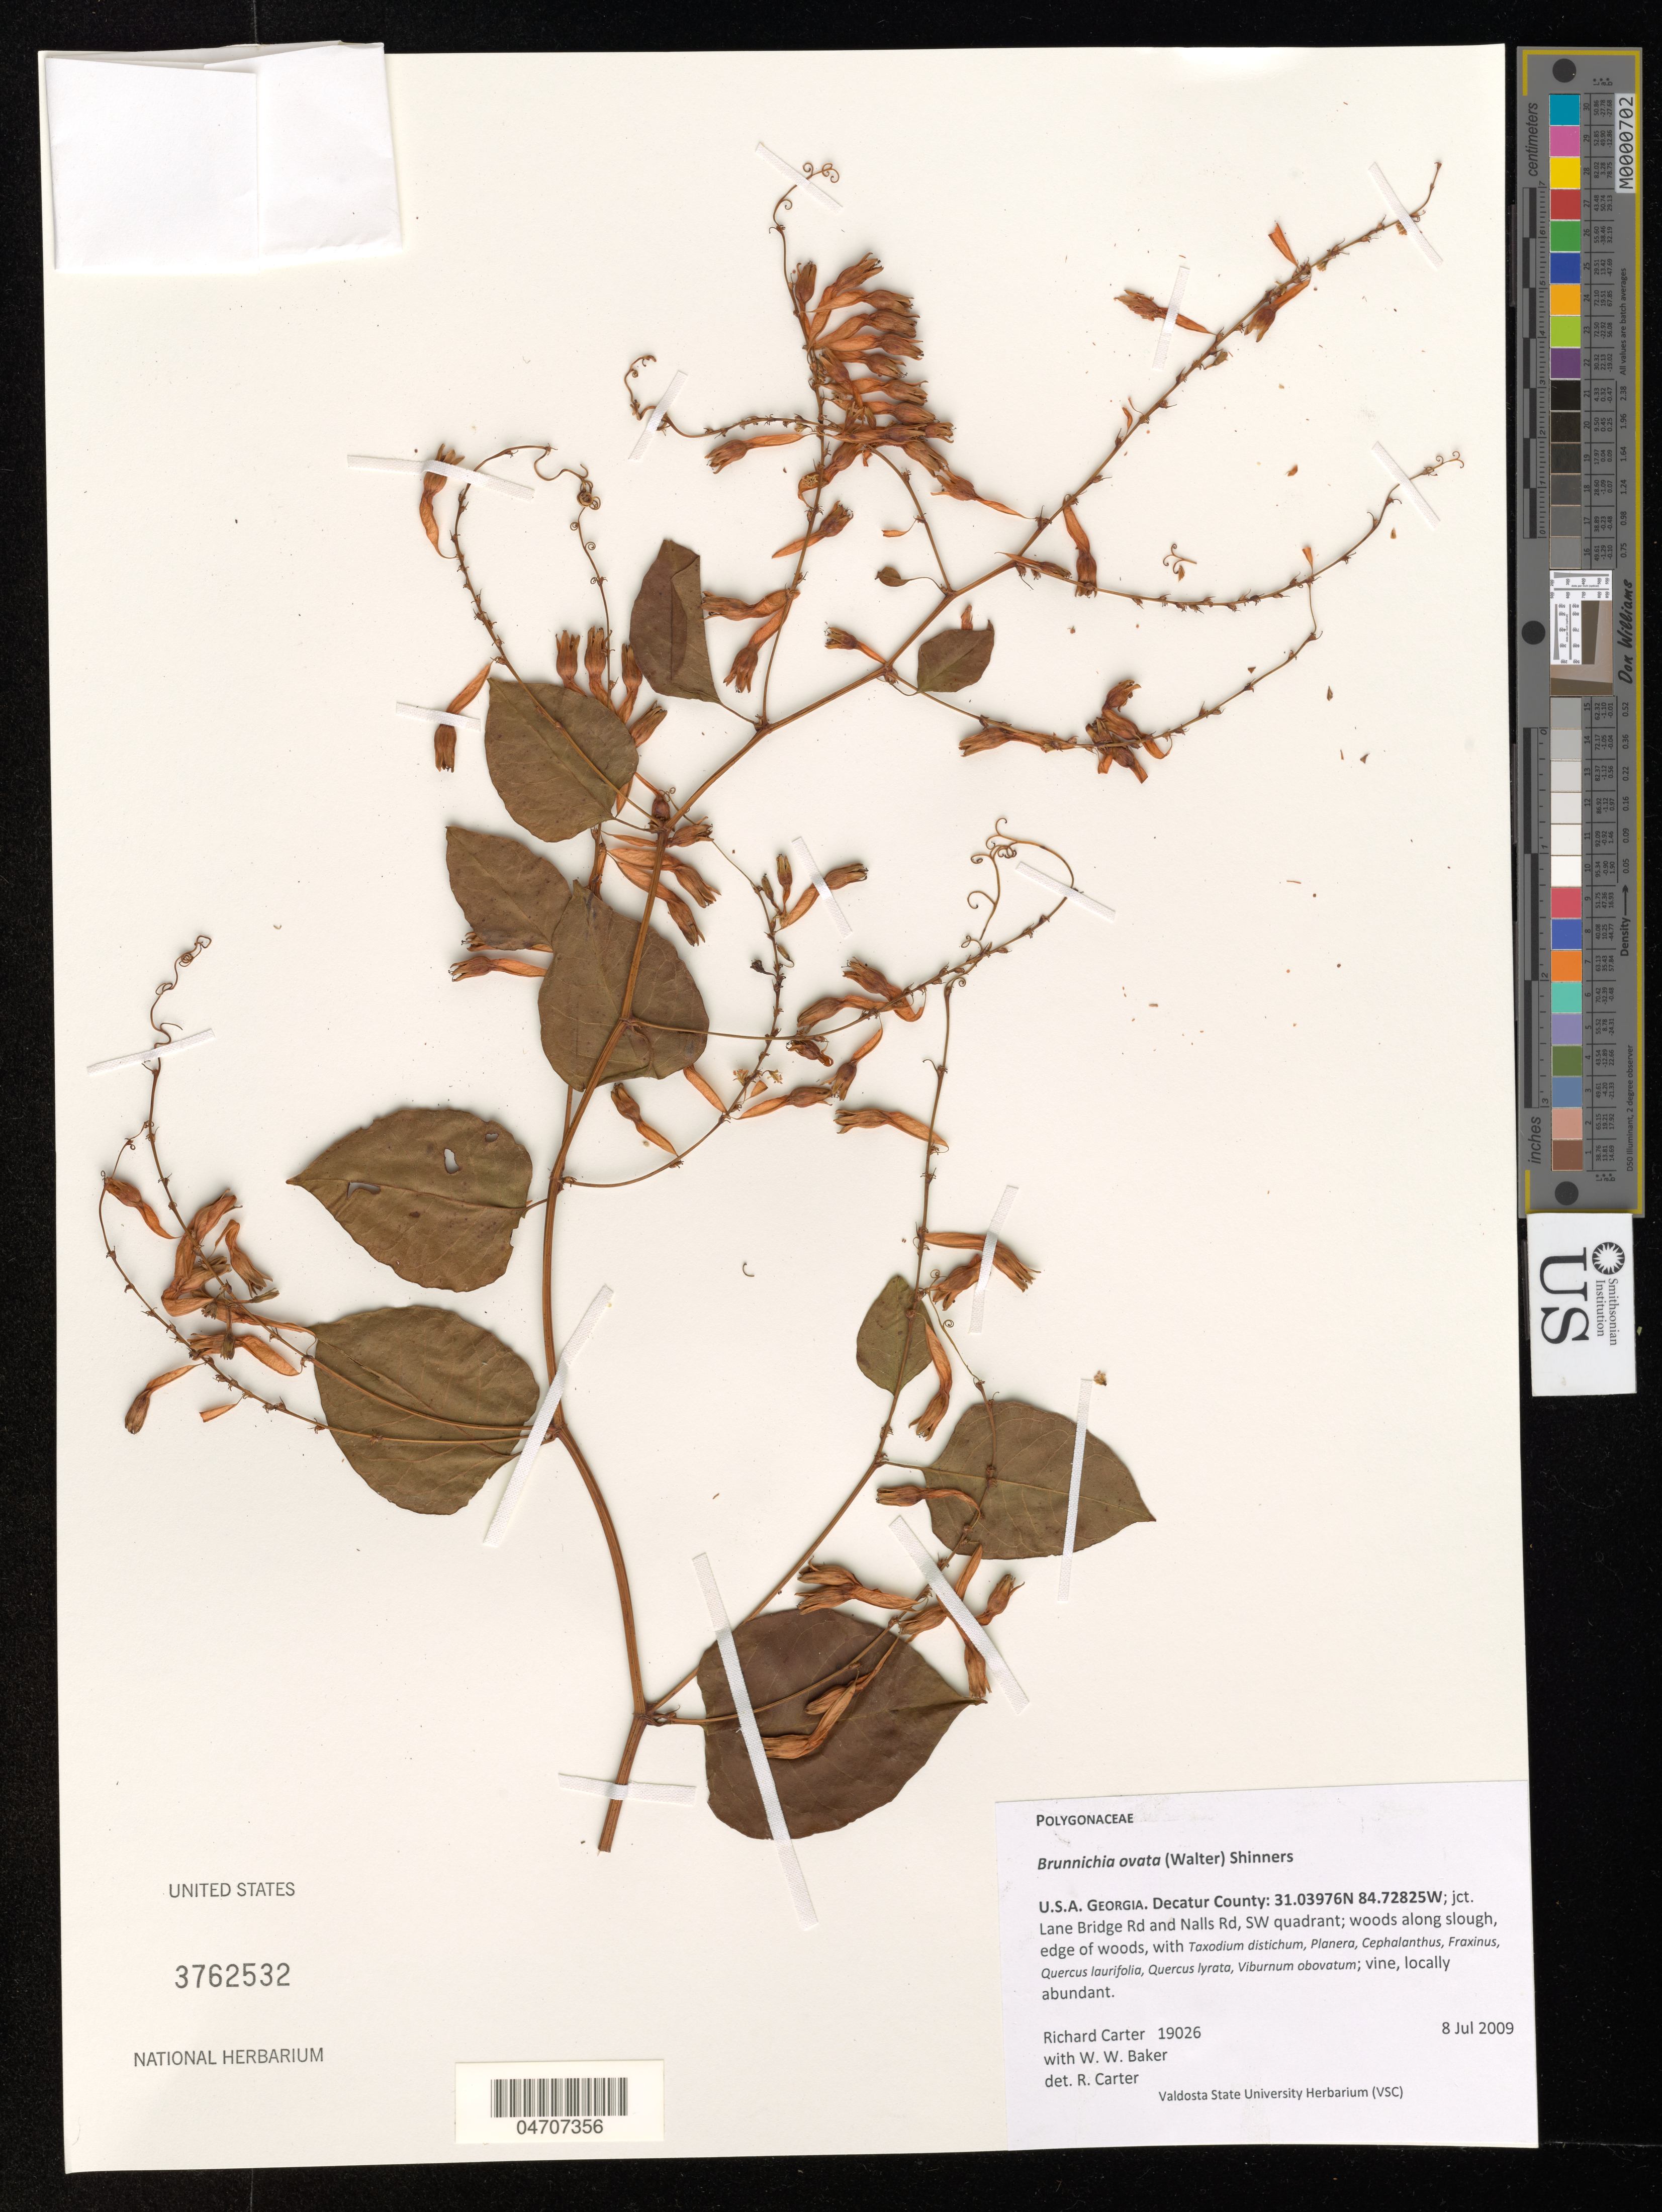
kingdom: Plantae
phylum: Tracheophyta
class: Magnoliopsida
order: Caryophyllales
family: Polygonaceae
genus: Brunnichia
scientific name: Brunnichia ovata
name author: (Walter) Shinners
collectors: R. Carter & W. Baker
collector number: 19026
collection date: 2009-07-08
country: United States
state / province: Georgia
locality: Decatur County: jct. Lane Bridge Rd and Nails Rd, SW quadrant.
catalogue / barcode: US 3762532